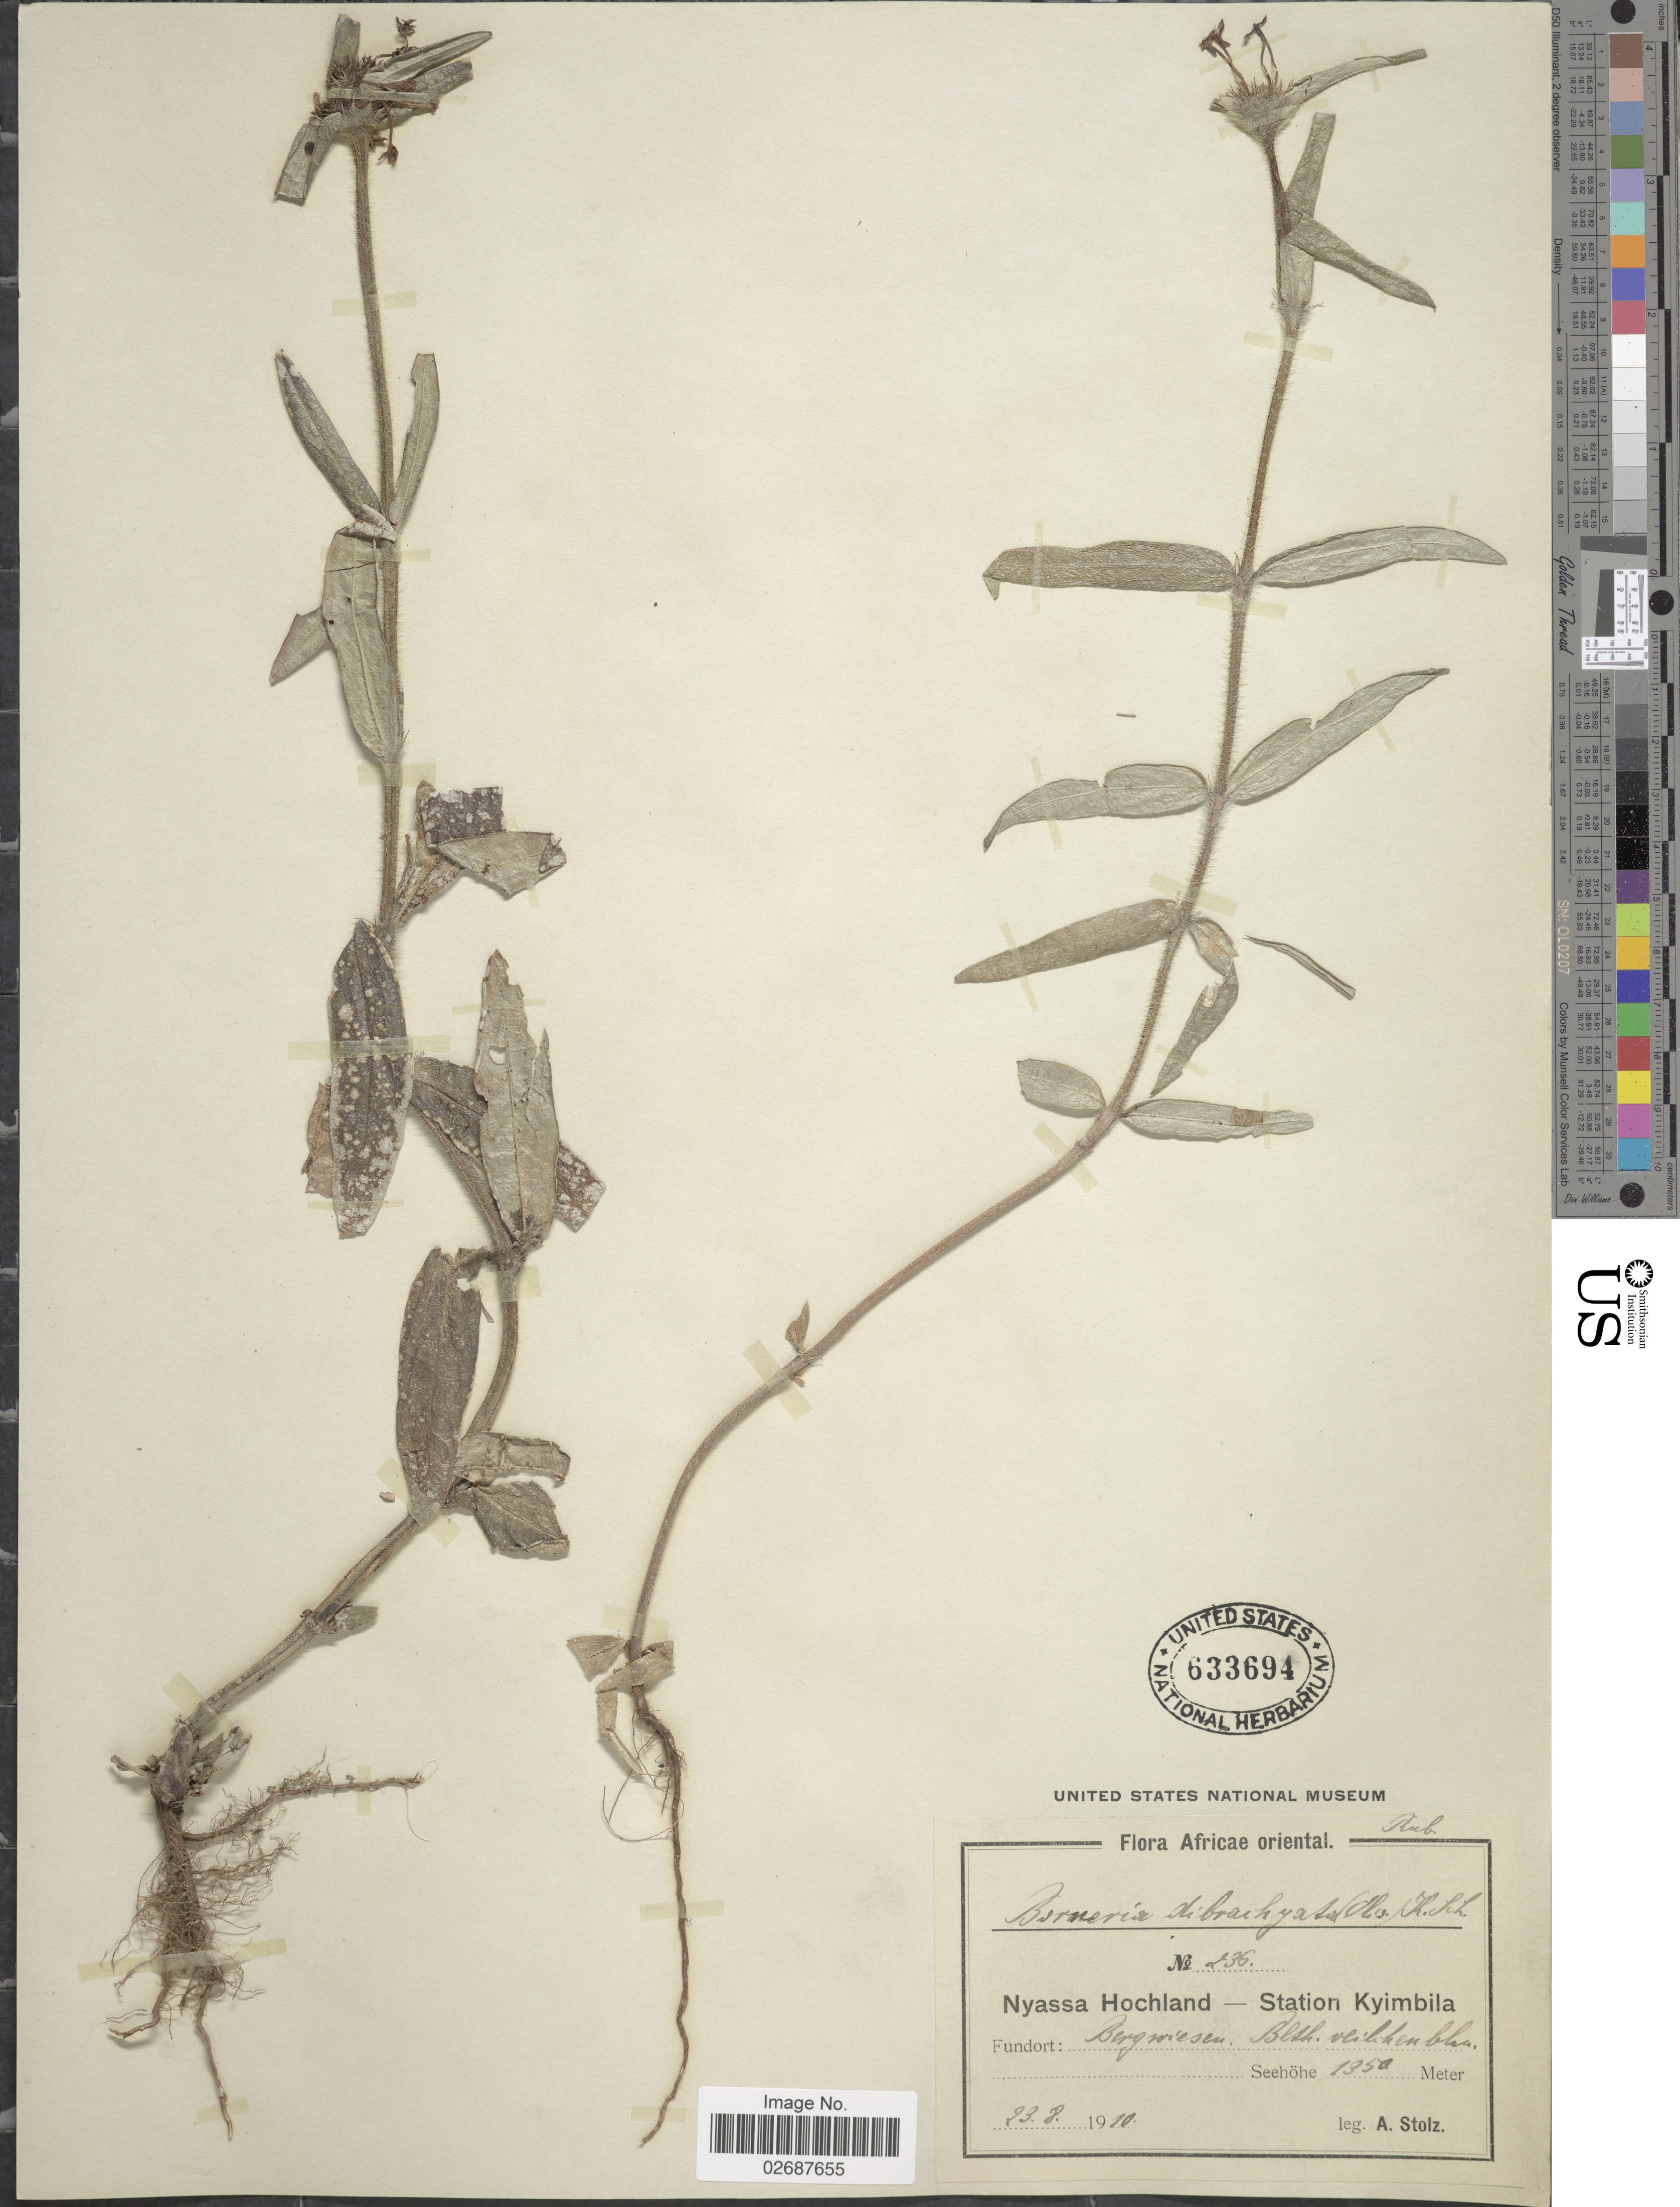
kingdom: Plantae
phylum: Tracheophyta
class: Magnoliopsida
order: Gentianales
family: Rubiaceae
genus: Borreria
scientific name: Borreria dibrachiata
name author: (Oliv.) K. Schum.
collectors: A. Stolz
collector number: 236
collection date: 1910-08-23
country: Malawi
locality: Africae oriental, Nyassa Hochland-Station Kyimbila, Bergwiesen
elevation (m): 1350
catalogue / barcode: US 633694